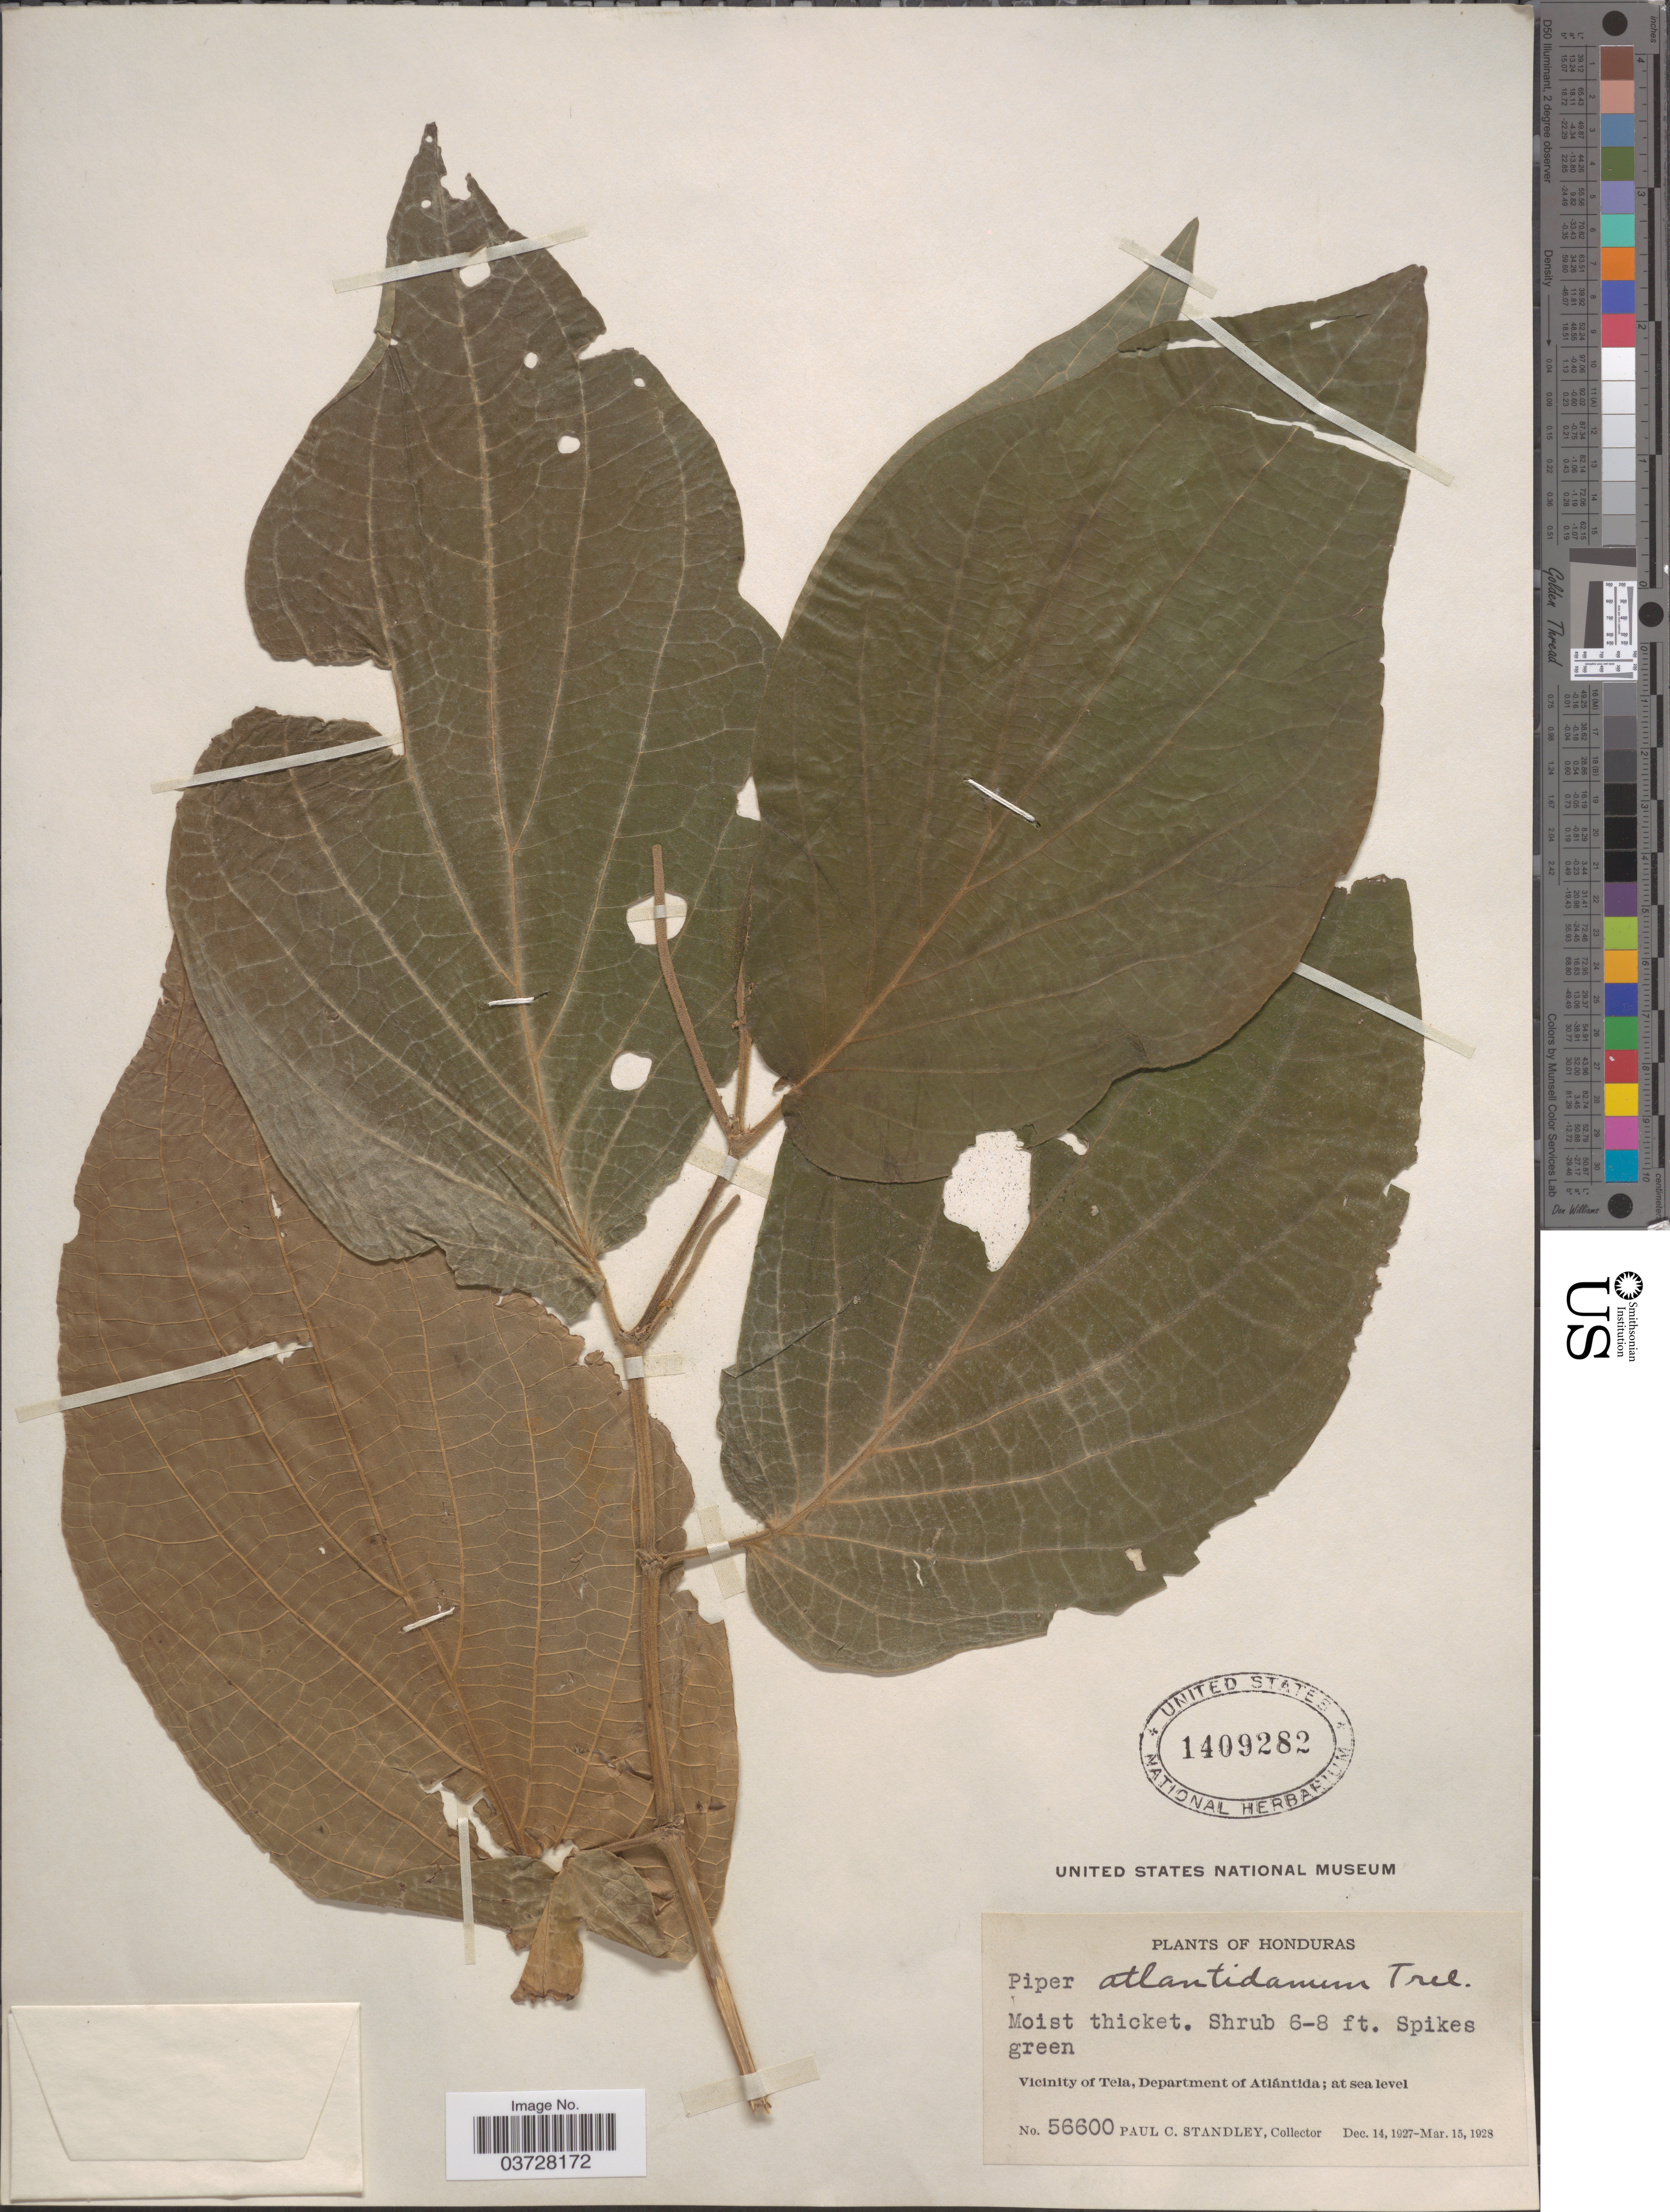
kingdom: Plantae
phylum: Tracheophyta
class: Magnoliopsida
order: Piperales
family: Piperaceae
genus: Piper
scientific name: Piper atlantidanum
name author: Trel.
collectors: P. C. Standley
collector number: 56600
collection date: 1927-12-14/1928-03-15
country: Honduras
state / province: Atlantida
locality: Vicinity of Tela, Department of Atlántida.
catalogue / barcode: US 1409282